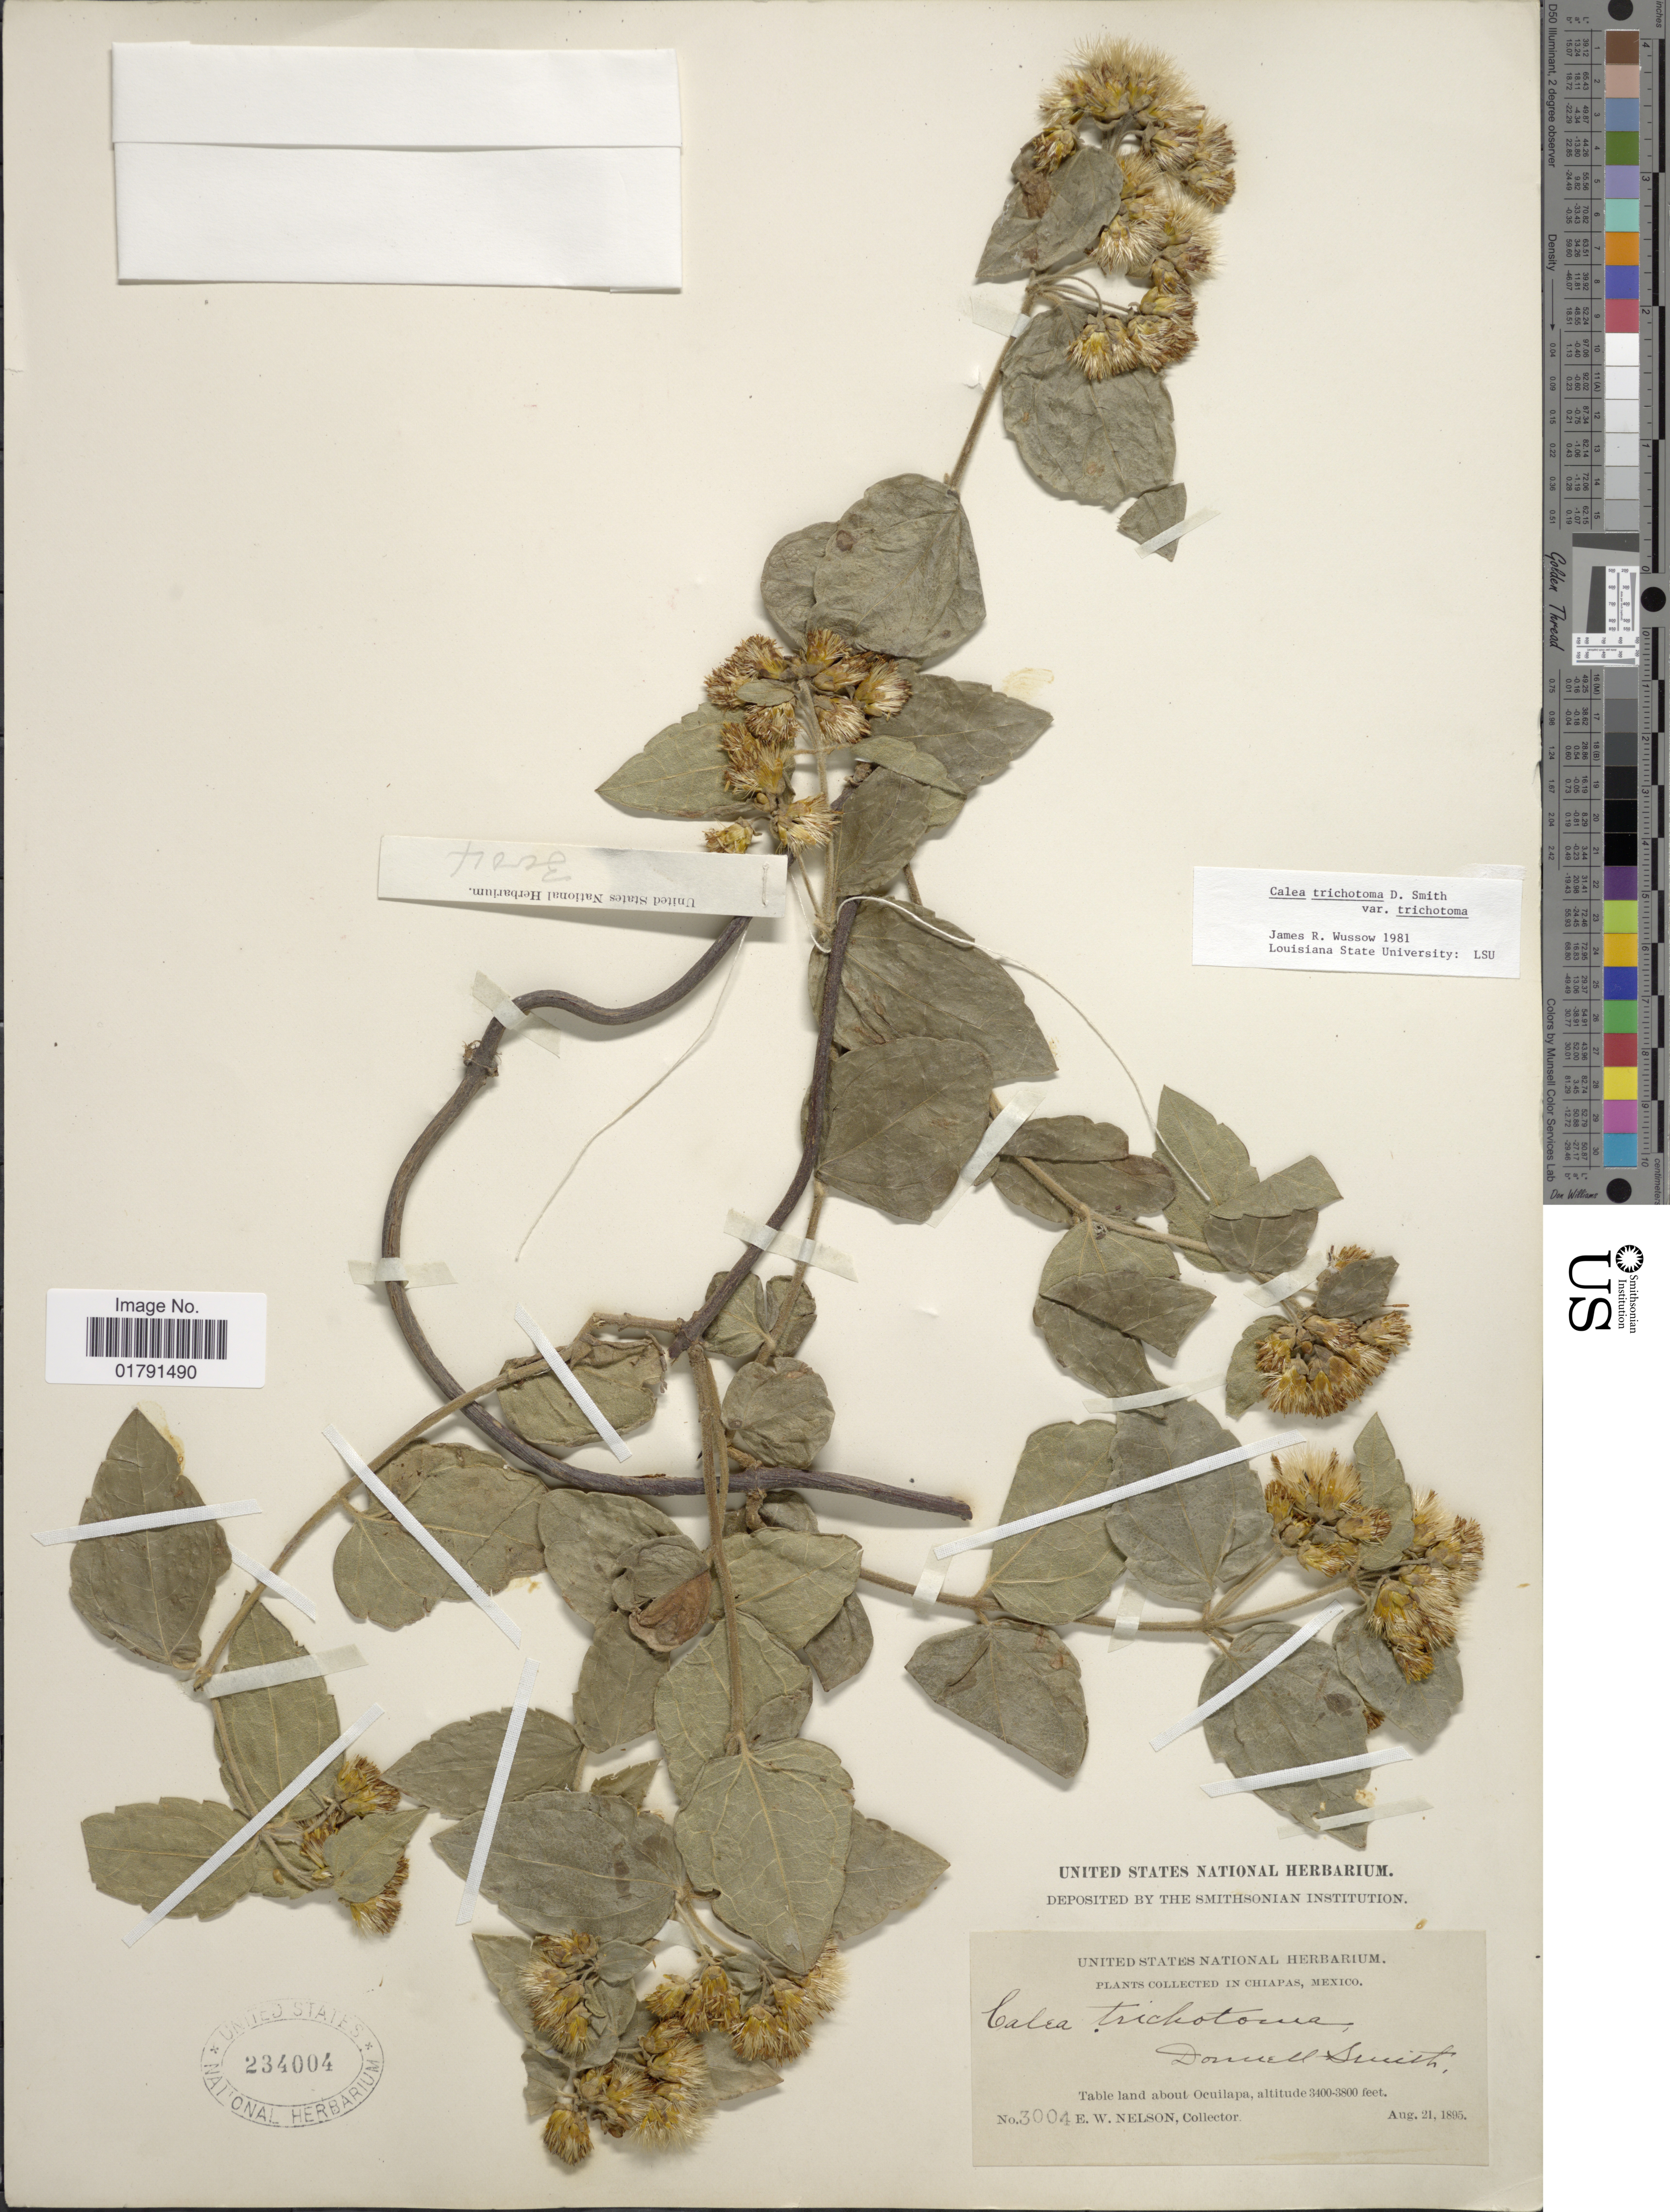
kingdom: Plantae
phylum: Tracheophyta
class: Magnoliopsida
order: Asterales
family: Asteraceae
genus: Calea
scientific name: Calea trichotoma var. trichotoma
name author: Donn. Sm.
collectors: E. W. Nelson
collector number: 3004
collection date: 1895-08-21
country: Mexico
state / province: Chiapas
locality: Table land about Ocuilapa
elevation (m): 1036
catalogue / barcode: US 234004